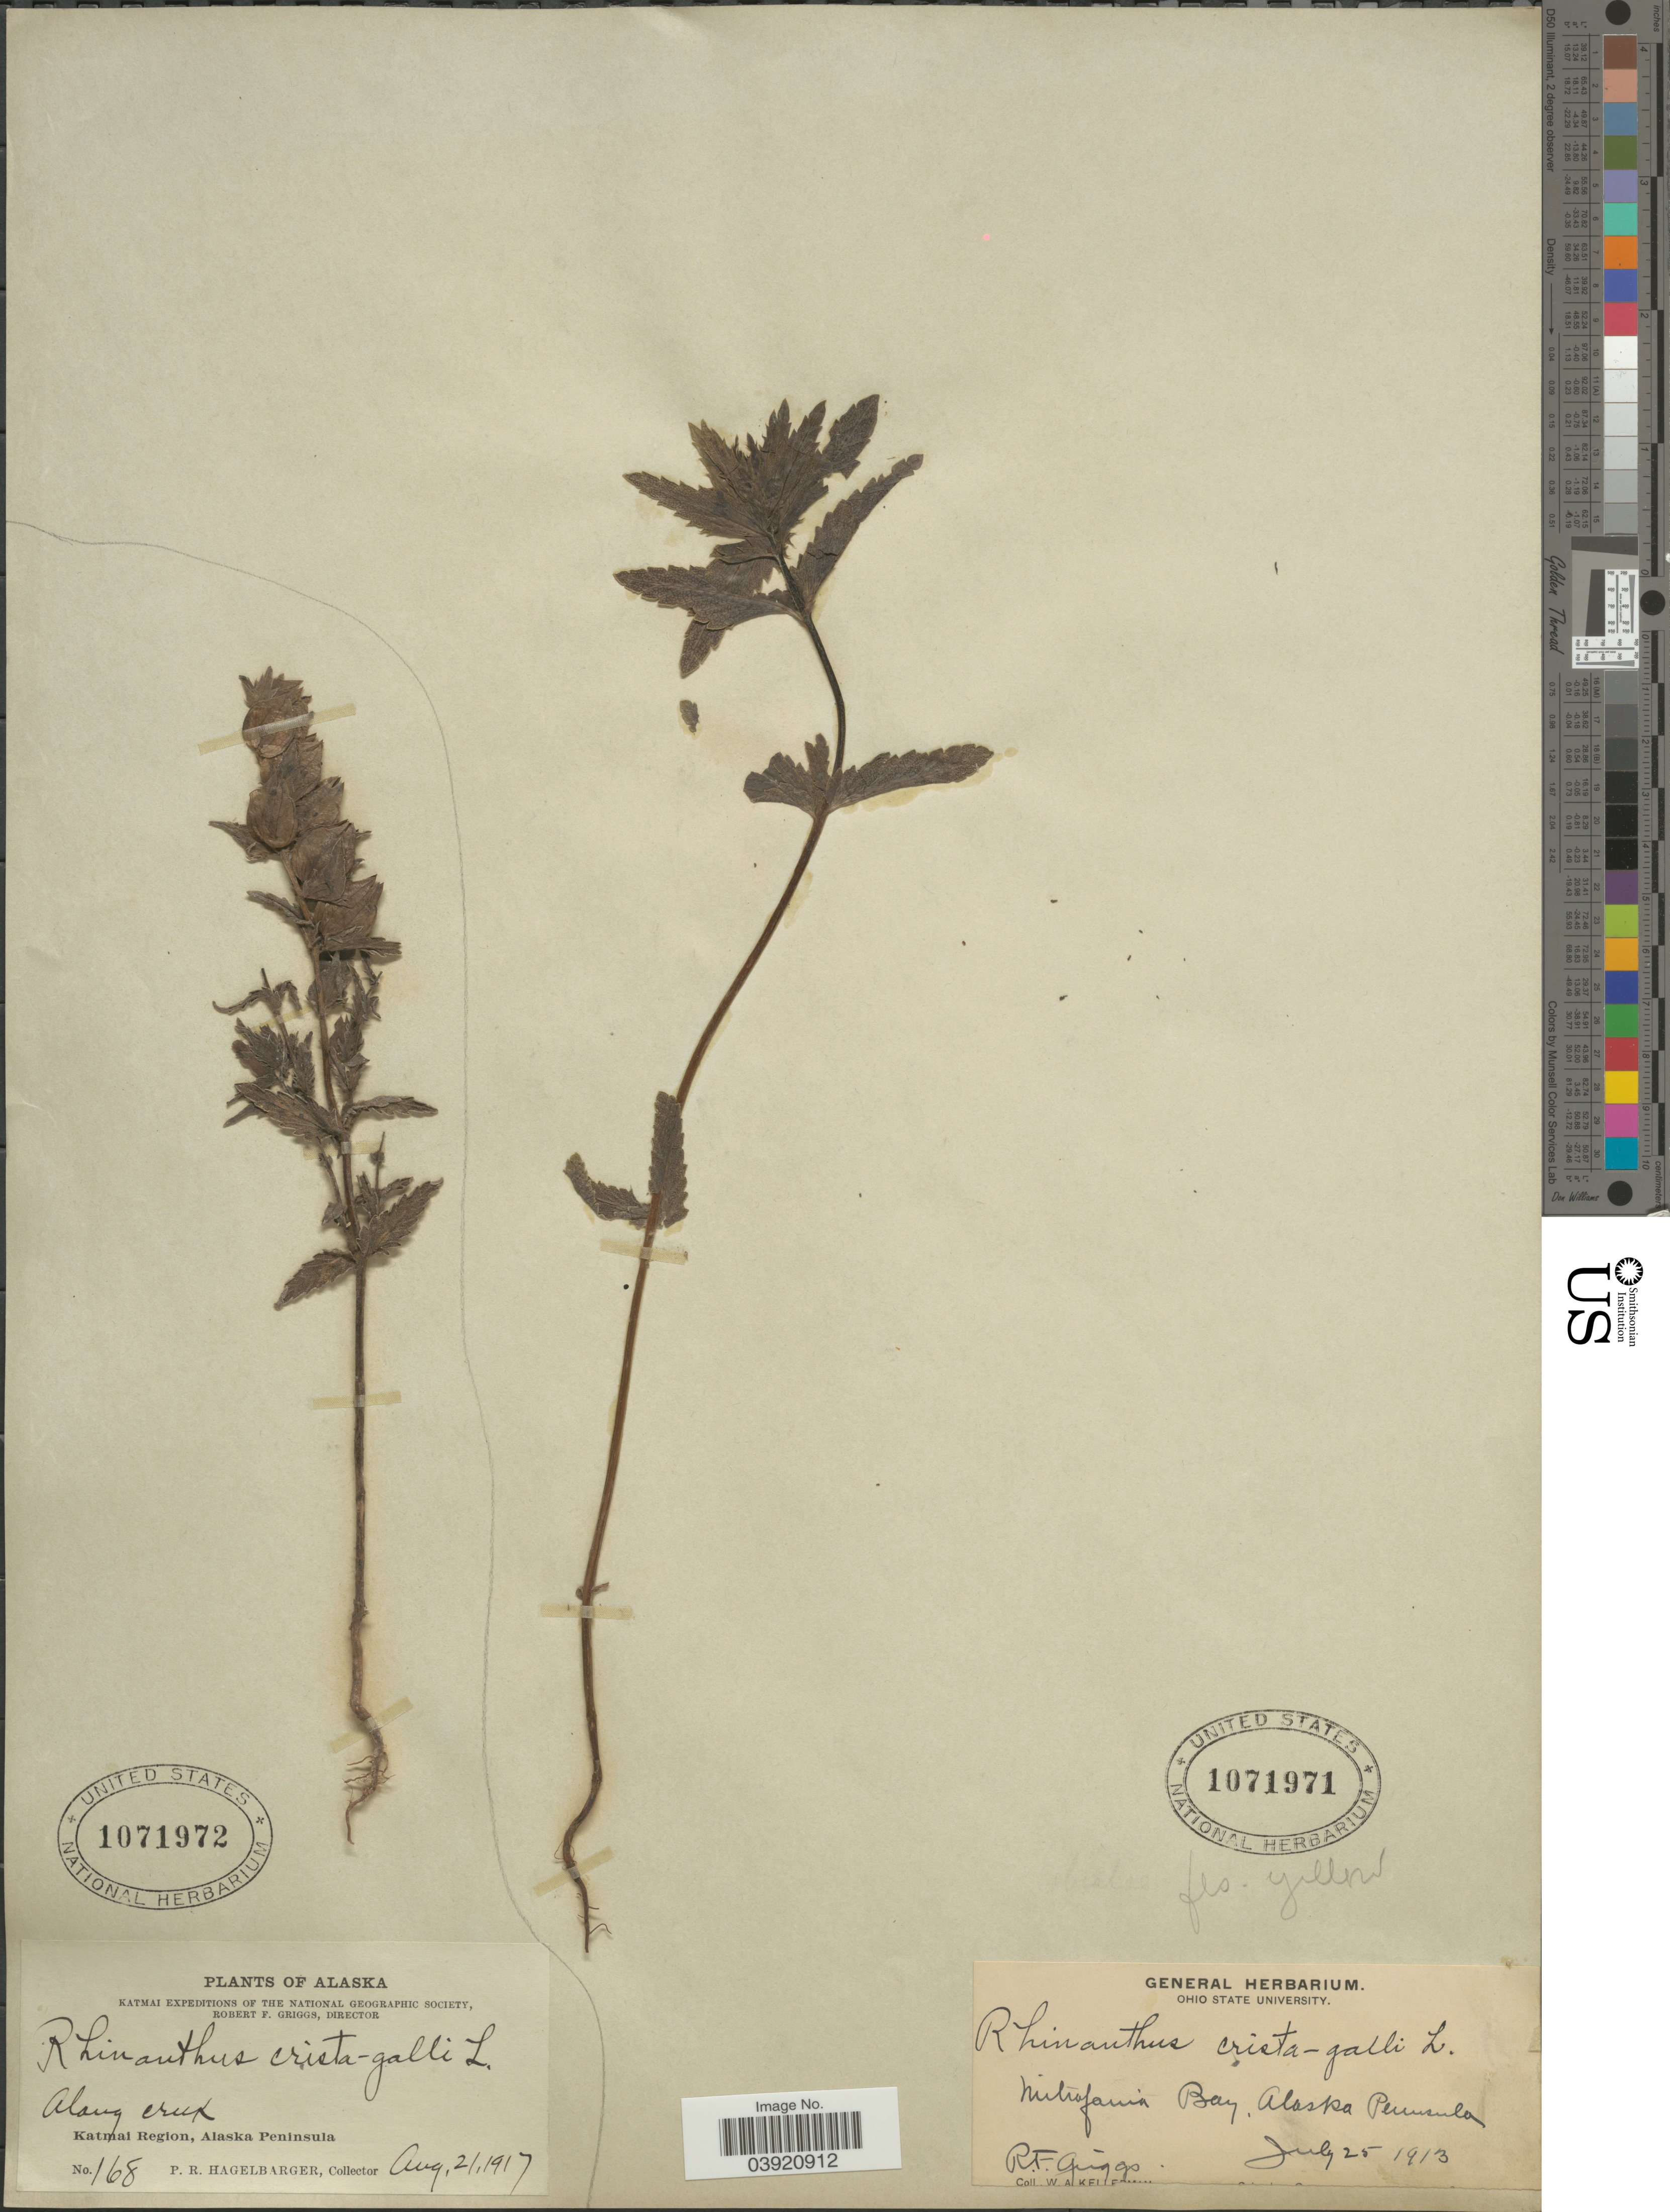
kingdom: Plantae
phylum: Tracheophyta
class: Magnoliopsida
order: Lamiales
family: Orobanchaceae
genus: Rhinanthus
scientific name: Rhinanthus minor subsp. groenlandicus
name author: (Chabert) Neum.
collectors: P. Hagelbarger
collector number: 168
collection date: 1917-08-21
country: United States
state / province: Alaska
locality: Along creek. Katmai Region, Alaska Peninsula.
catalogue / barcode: US 1071972